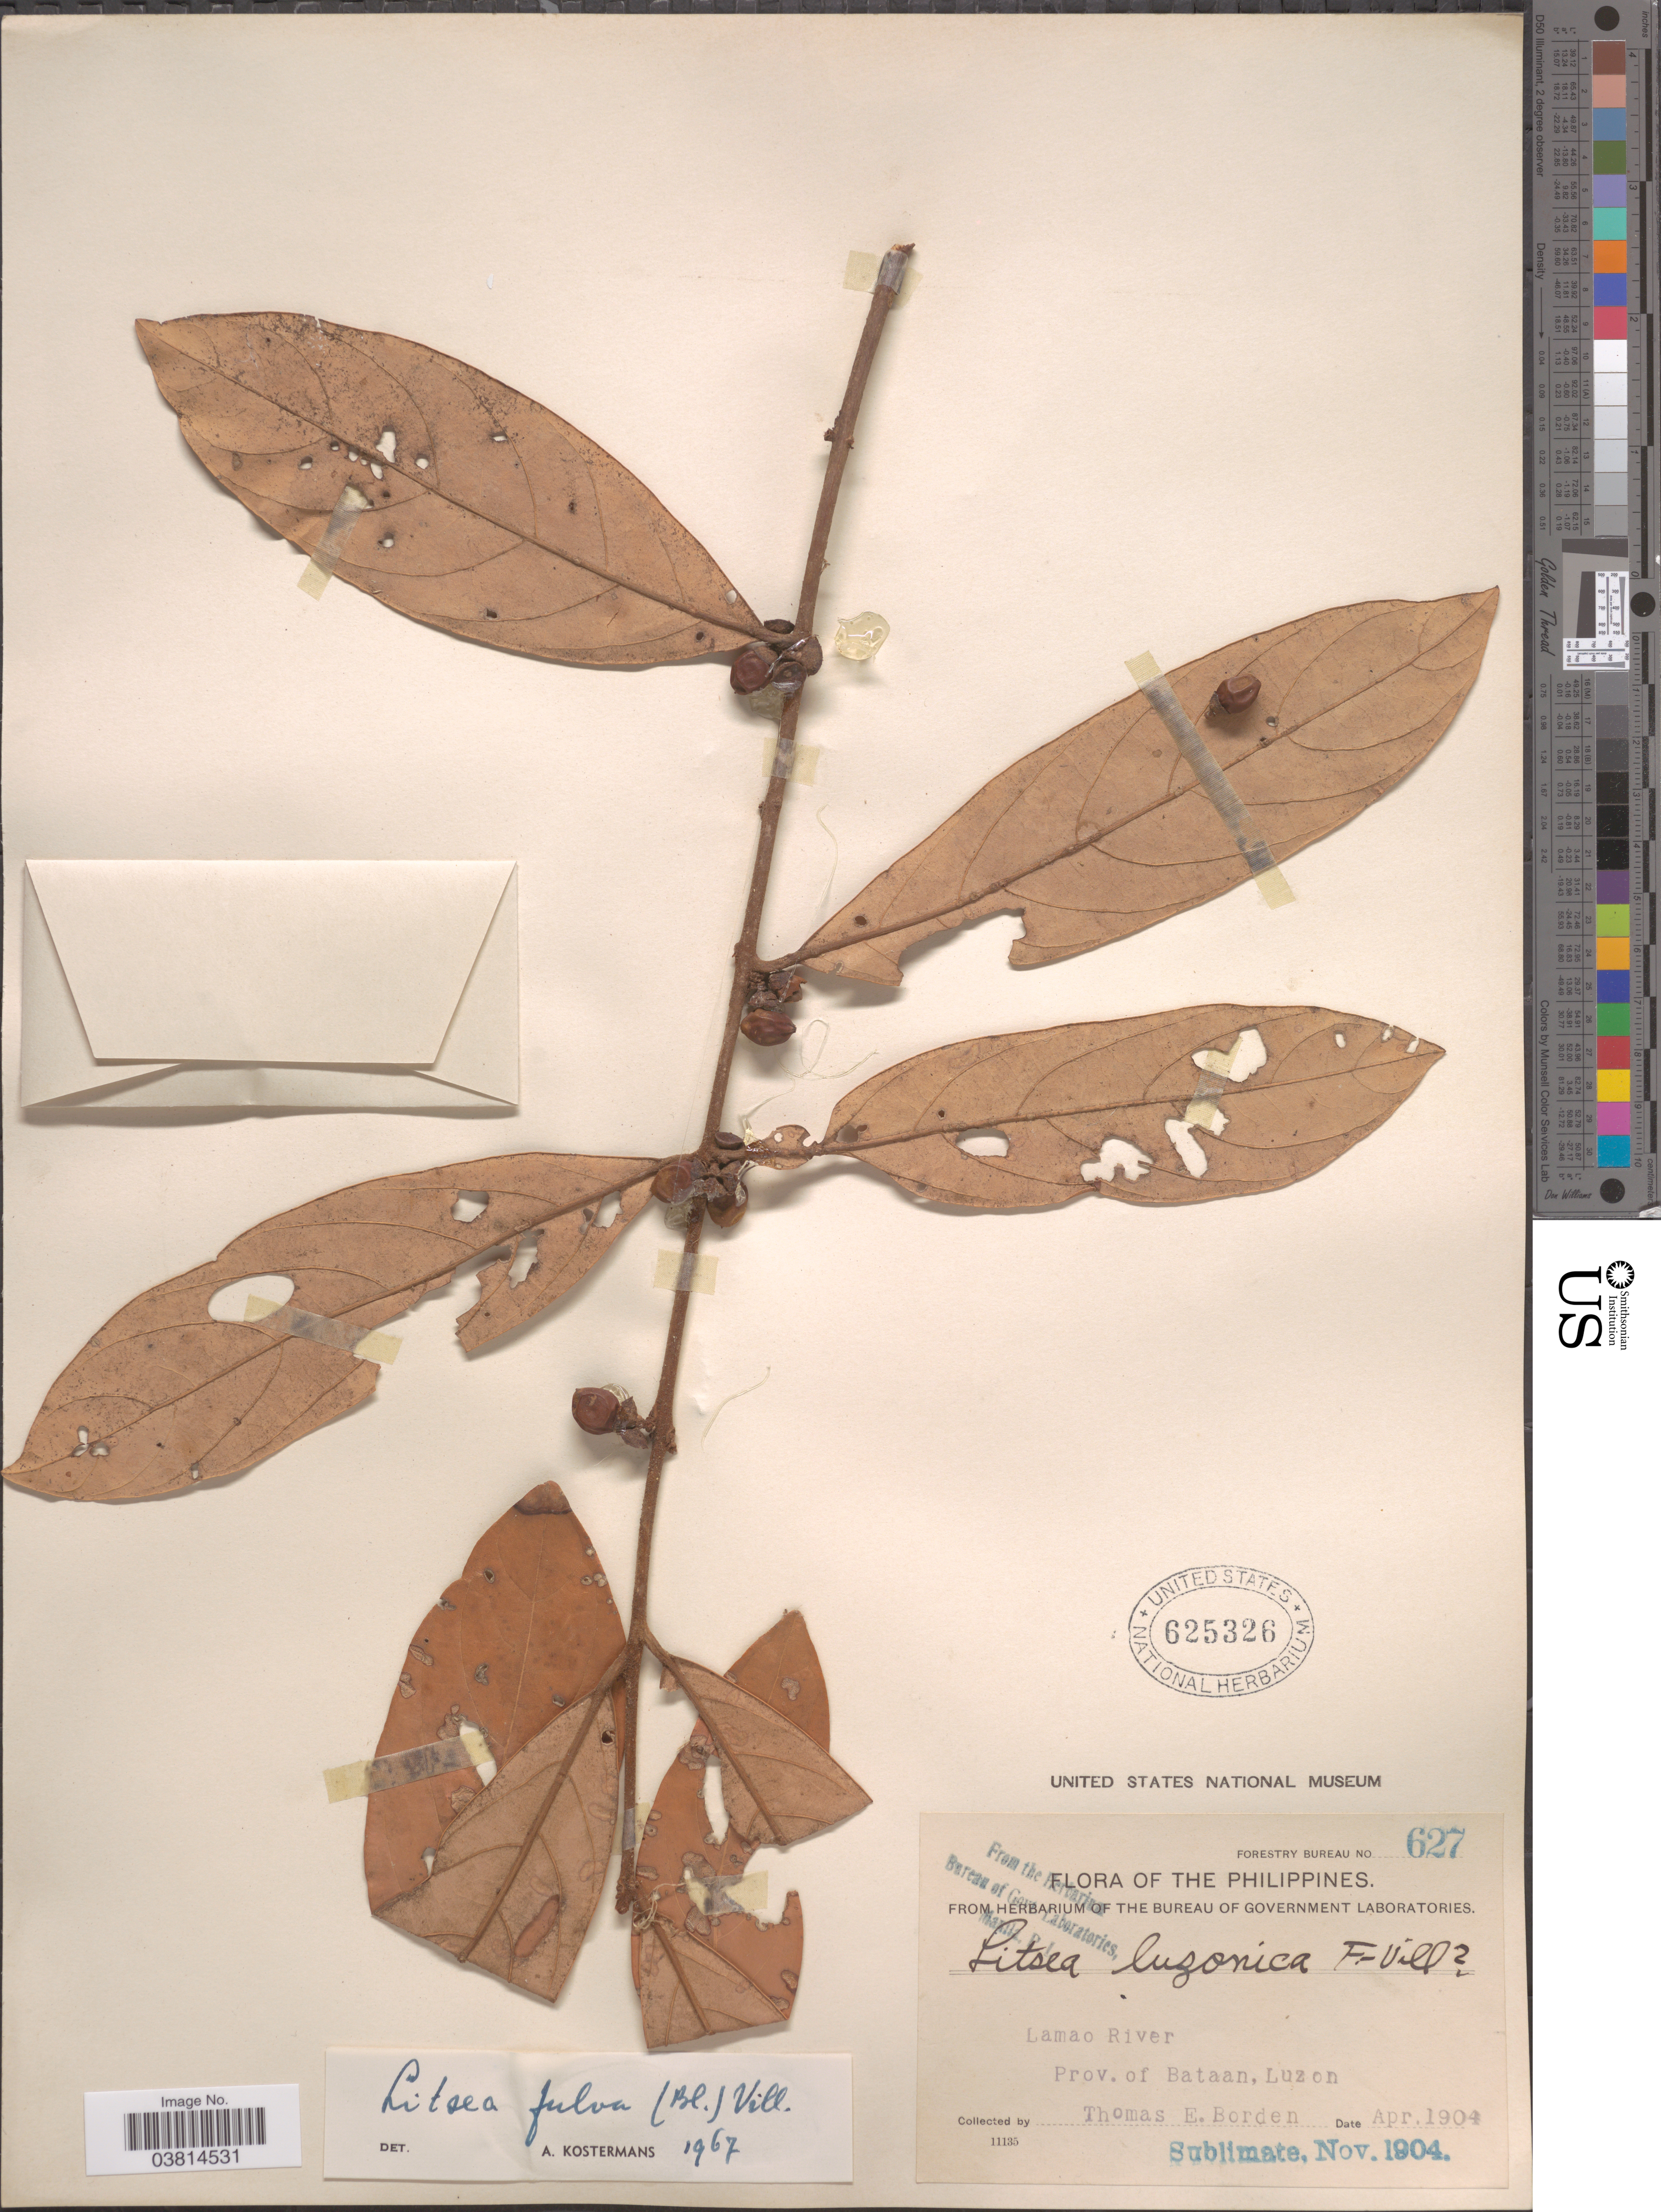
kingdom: Plantae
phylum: Tracheophyta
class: Magnoliopsida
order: Laurales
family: Lauraceae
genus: Litsea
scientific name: Litsea fulva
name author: (Blume) Fern.-Vill.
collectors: T. E. Borden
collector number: Forestry Bureau 627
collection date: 1904-04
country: Philippines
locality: Lamao River. Prov. of Bataan, Luzon.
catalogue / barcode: US 625326